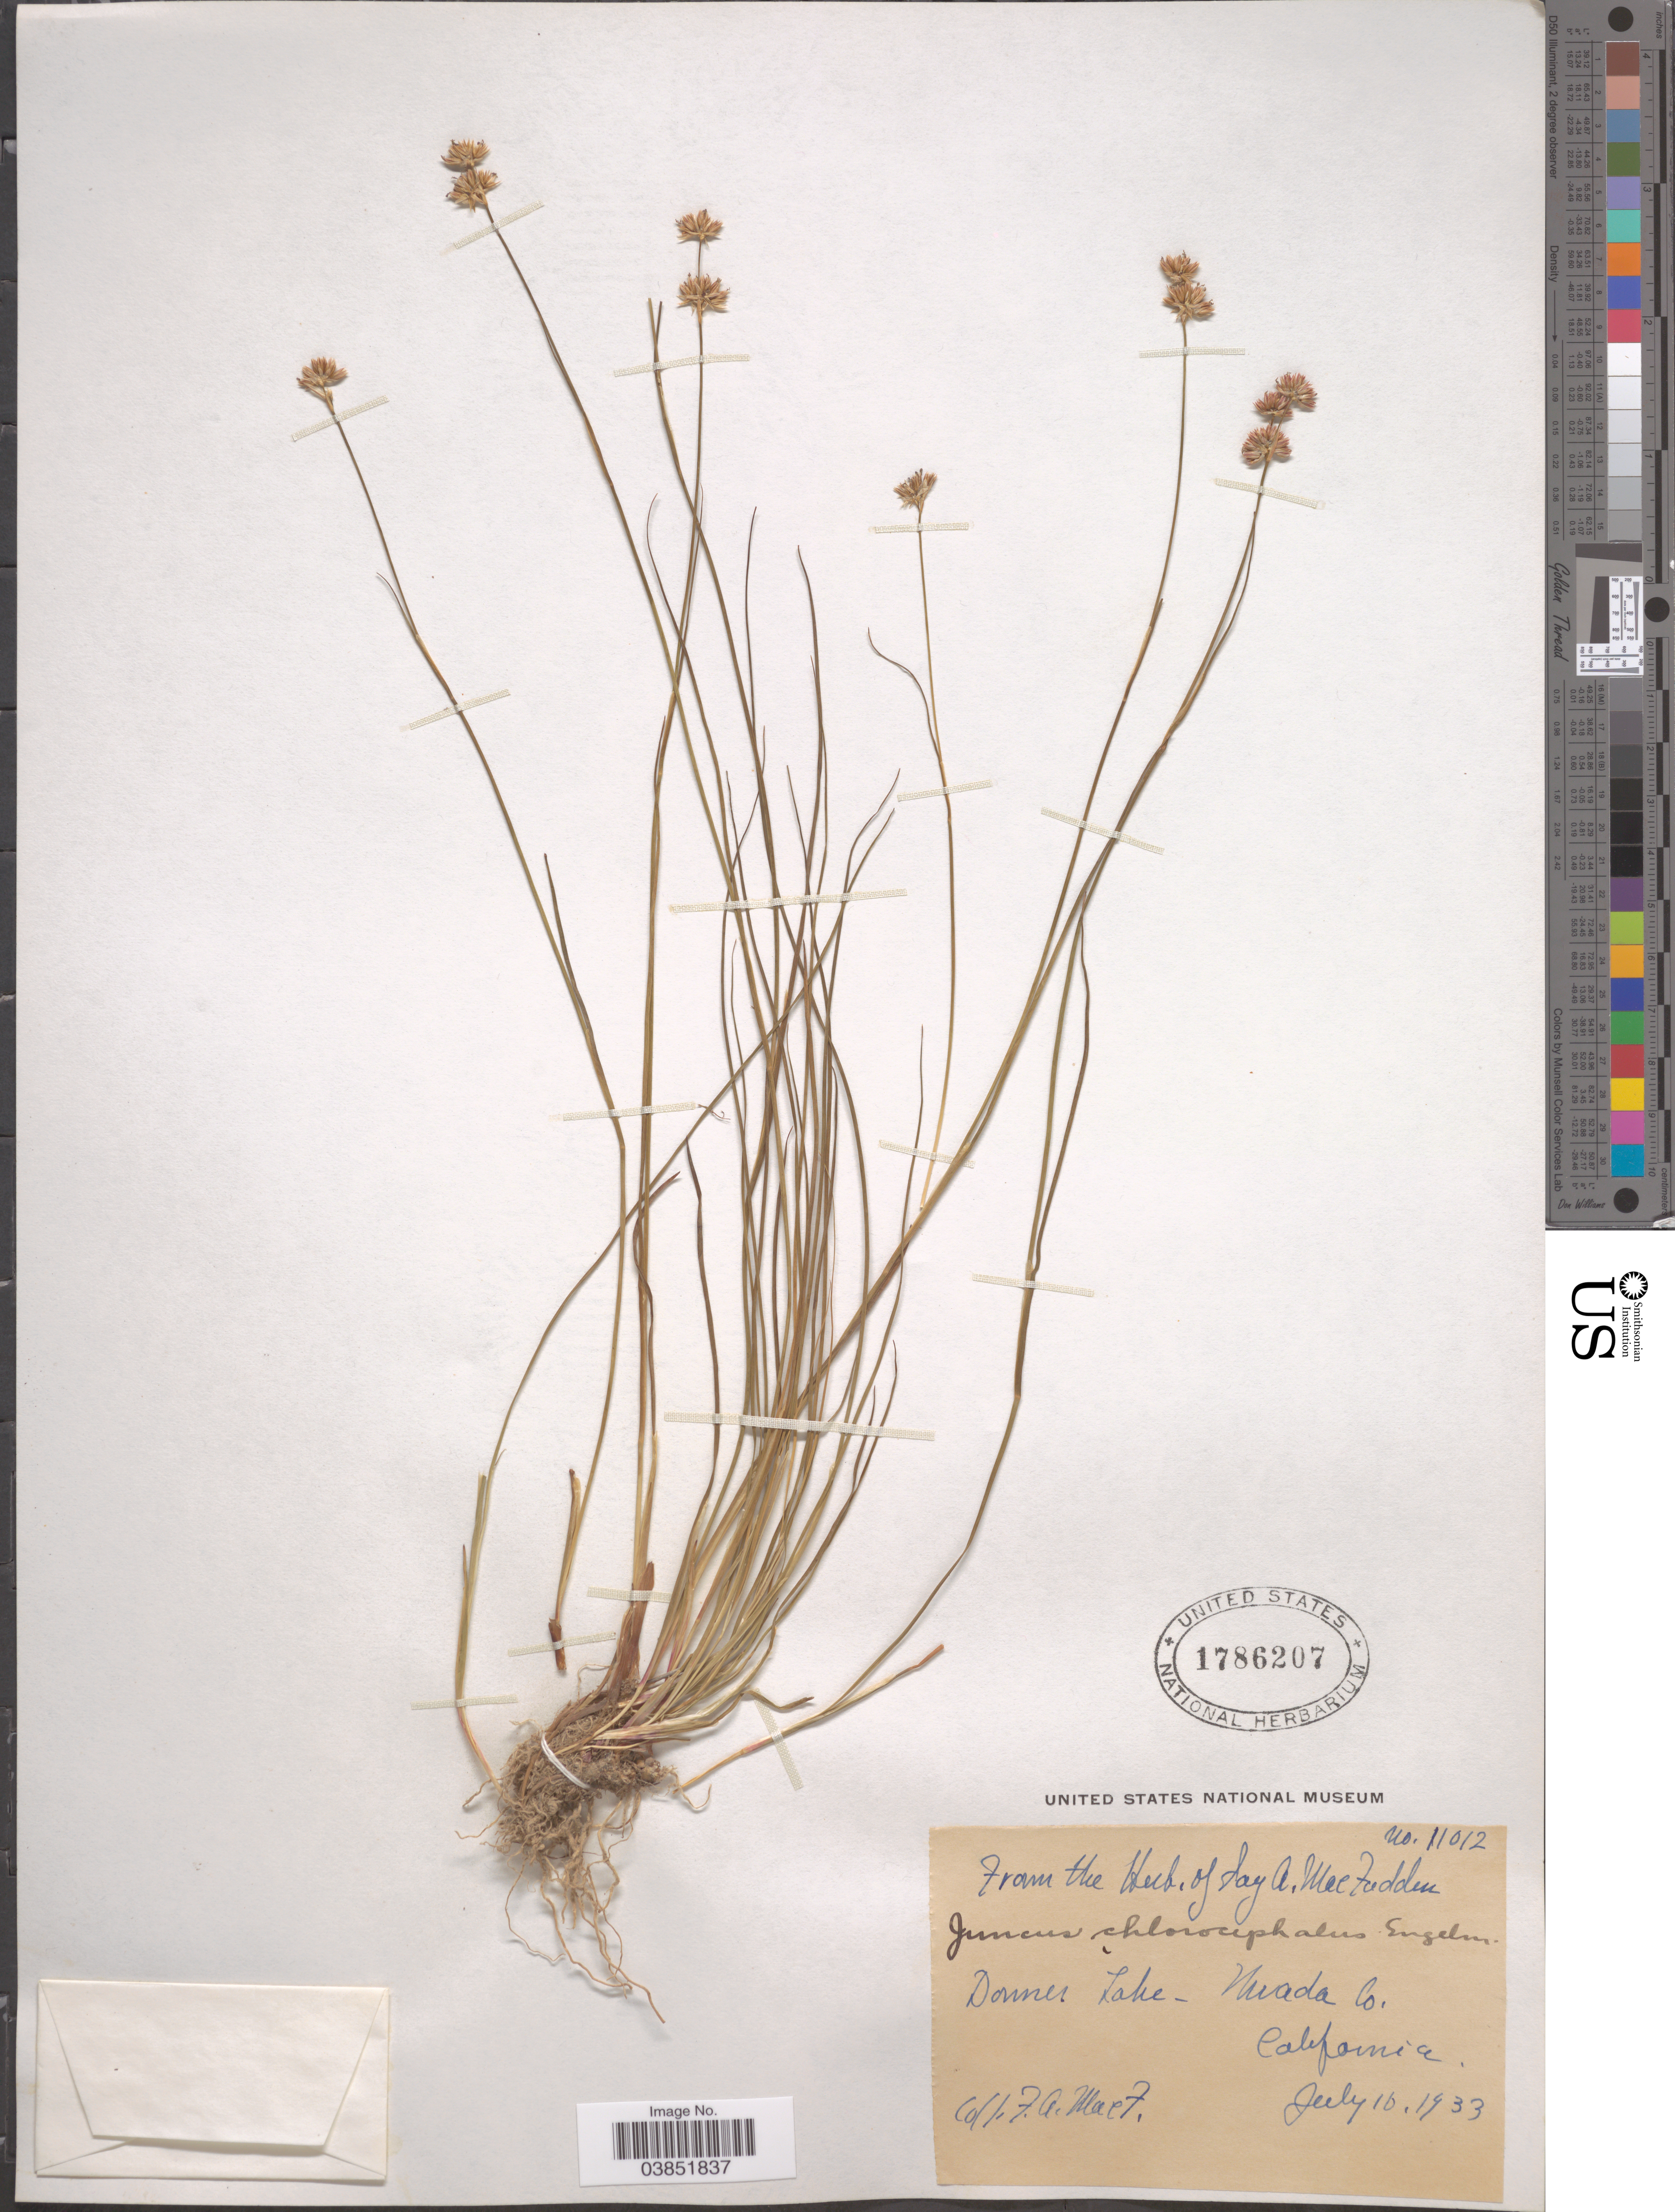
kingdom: Plantae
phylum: Tracheophyta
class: Liliopsida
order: Poales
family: Juncaceae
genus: Juncus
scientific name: Juncus chlorocephalus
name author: Engelm.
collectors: F. MacFadden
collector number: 11012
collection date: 1933-07-16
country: United States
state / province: California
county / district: Nevada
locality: Donner Lake - Nevada Co.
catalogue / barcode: US 1786207